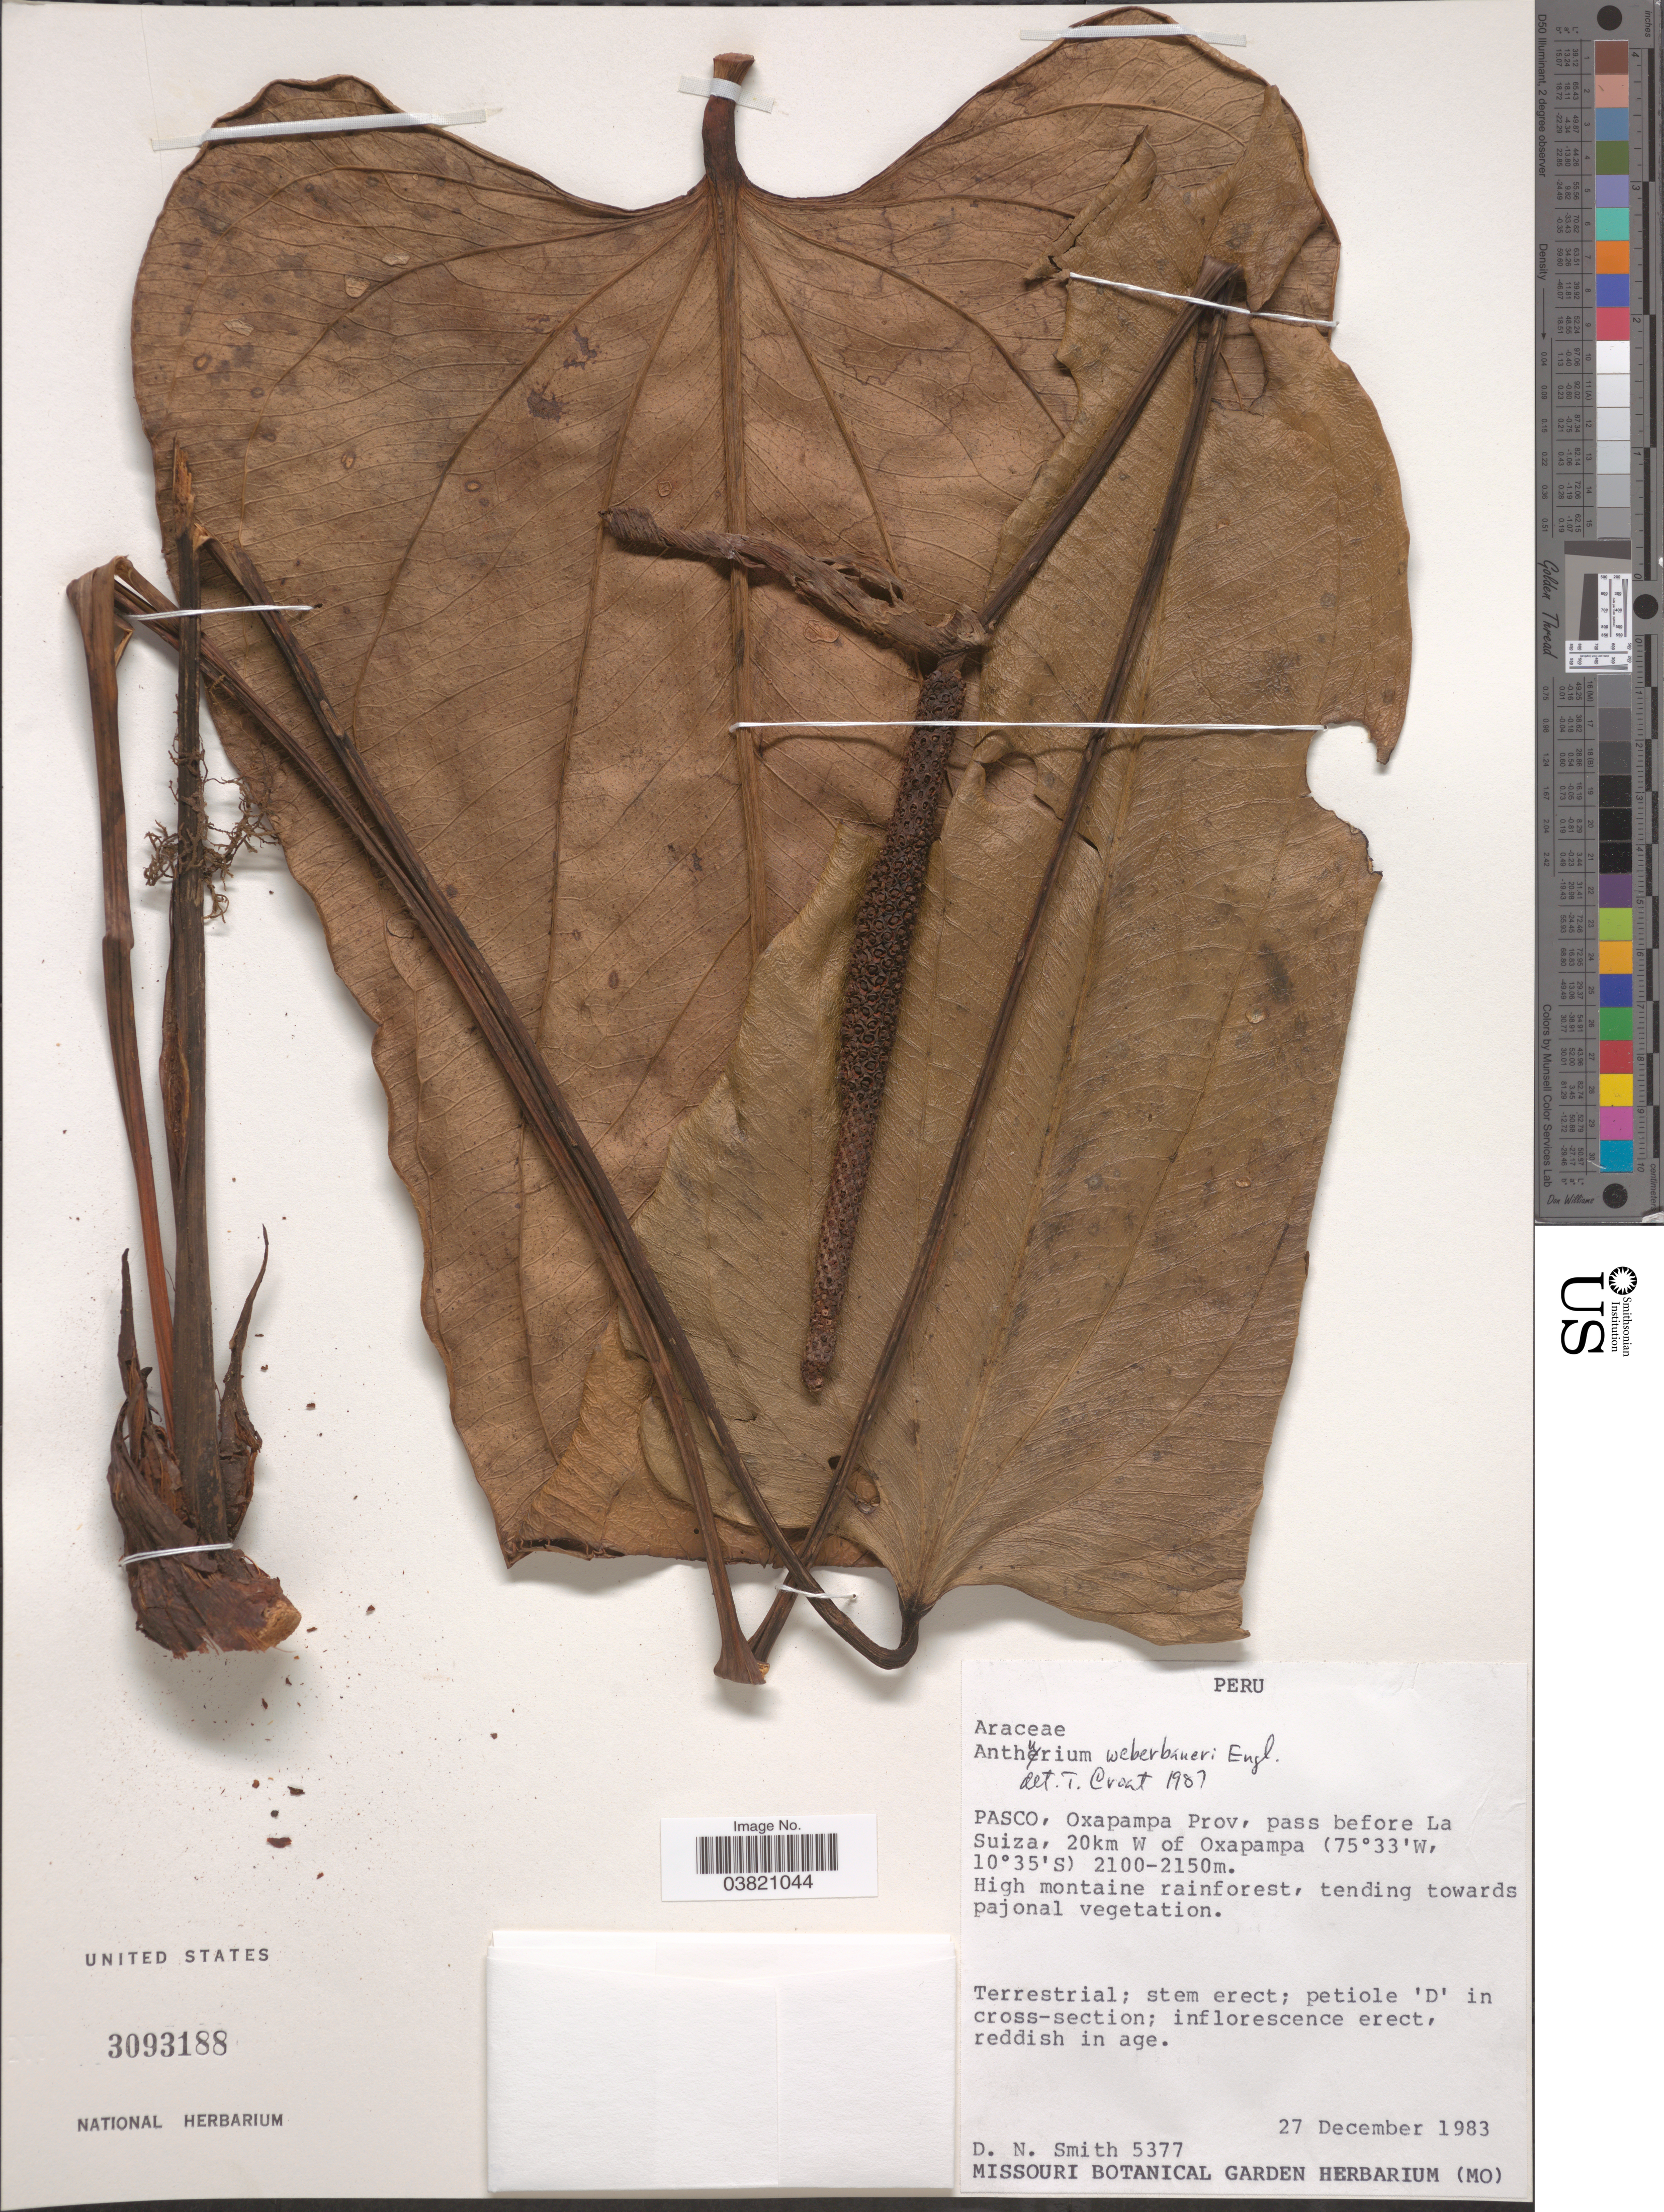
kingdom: Plantae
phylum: Tracheophyta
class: Liliopsida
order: Alismatales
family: Araceae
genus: Anthurium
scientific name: Anthurium weberbaueri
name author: Engl.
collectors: D. Smith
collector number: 5377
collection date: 1983-12-27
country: Peru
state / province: Pasco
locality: Oxapampa Prov, pass before La Suiza, 20km W of Oxapampa.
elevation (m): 2100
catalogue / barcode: US 3093188